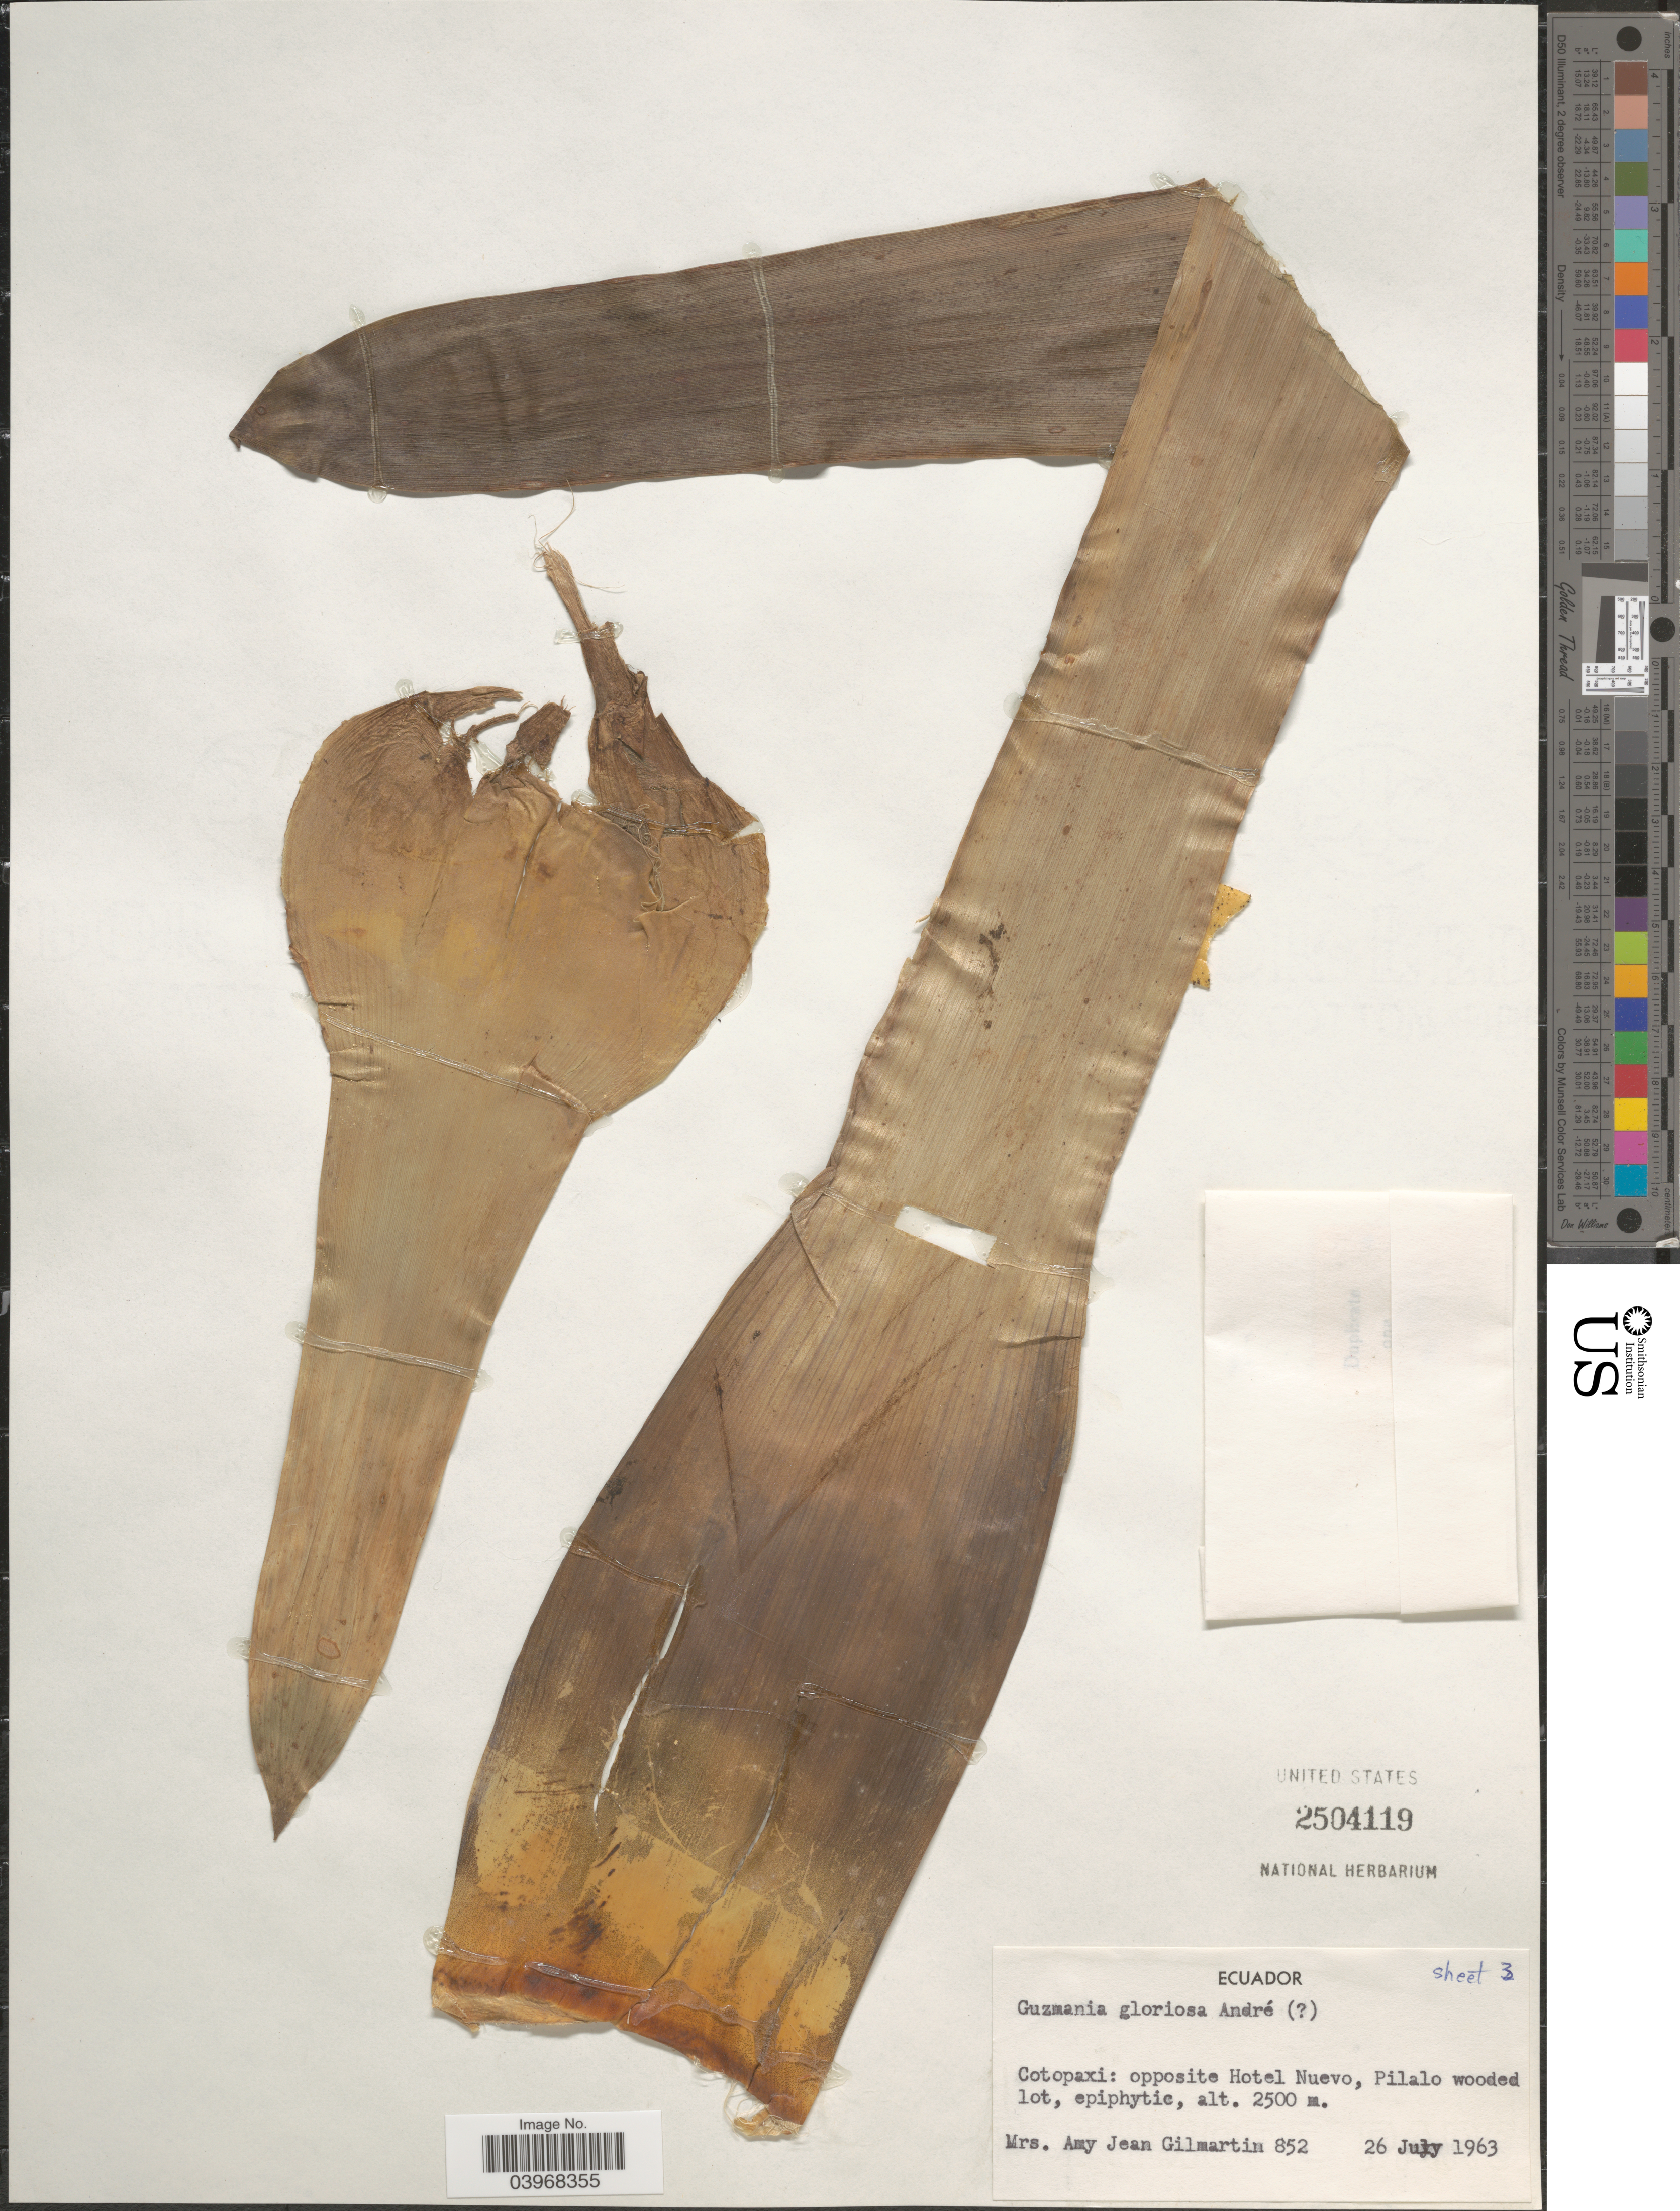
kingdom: Plantae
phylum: Tracheophyta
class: Liliopsida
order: Poales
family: Bromeliaceae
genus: Guzmania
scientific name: Guzmania gloriosa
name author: (André) André ex Mez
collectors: A. J. Gilmartin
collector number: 852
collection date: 1963-07-26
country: Ecuador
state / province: Cotopaxi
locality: Opposite Hotel Nuevo, Pilalo wooded lot.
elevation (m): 2500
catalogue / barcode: US 2504119